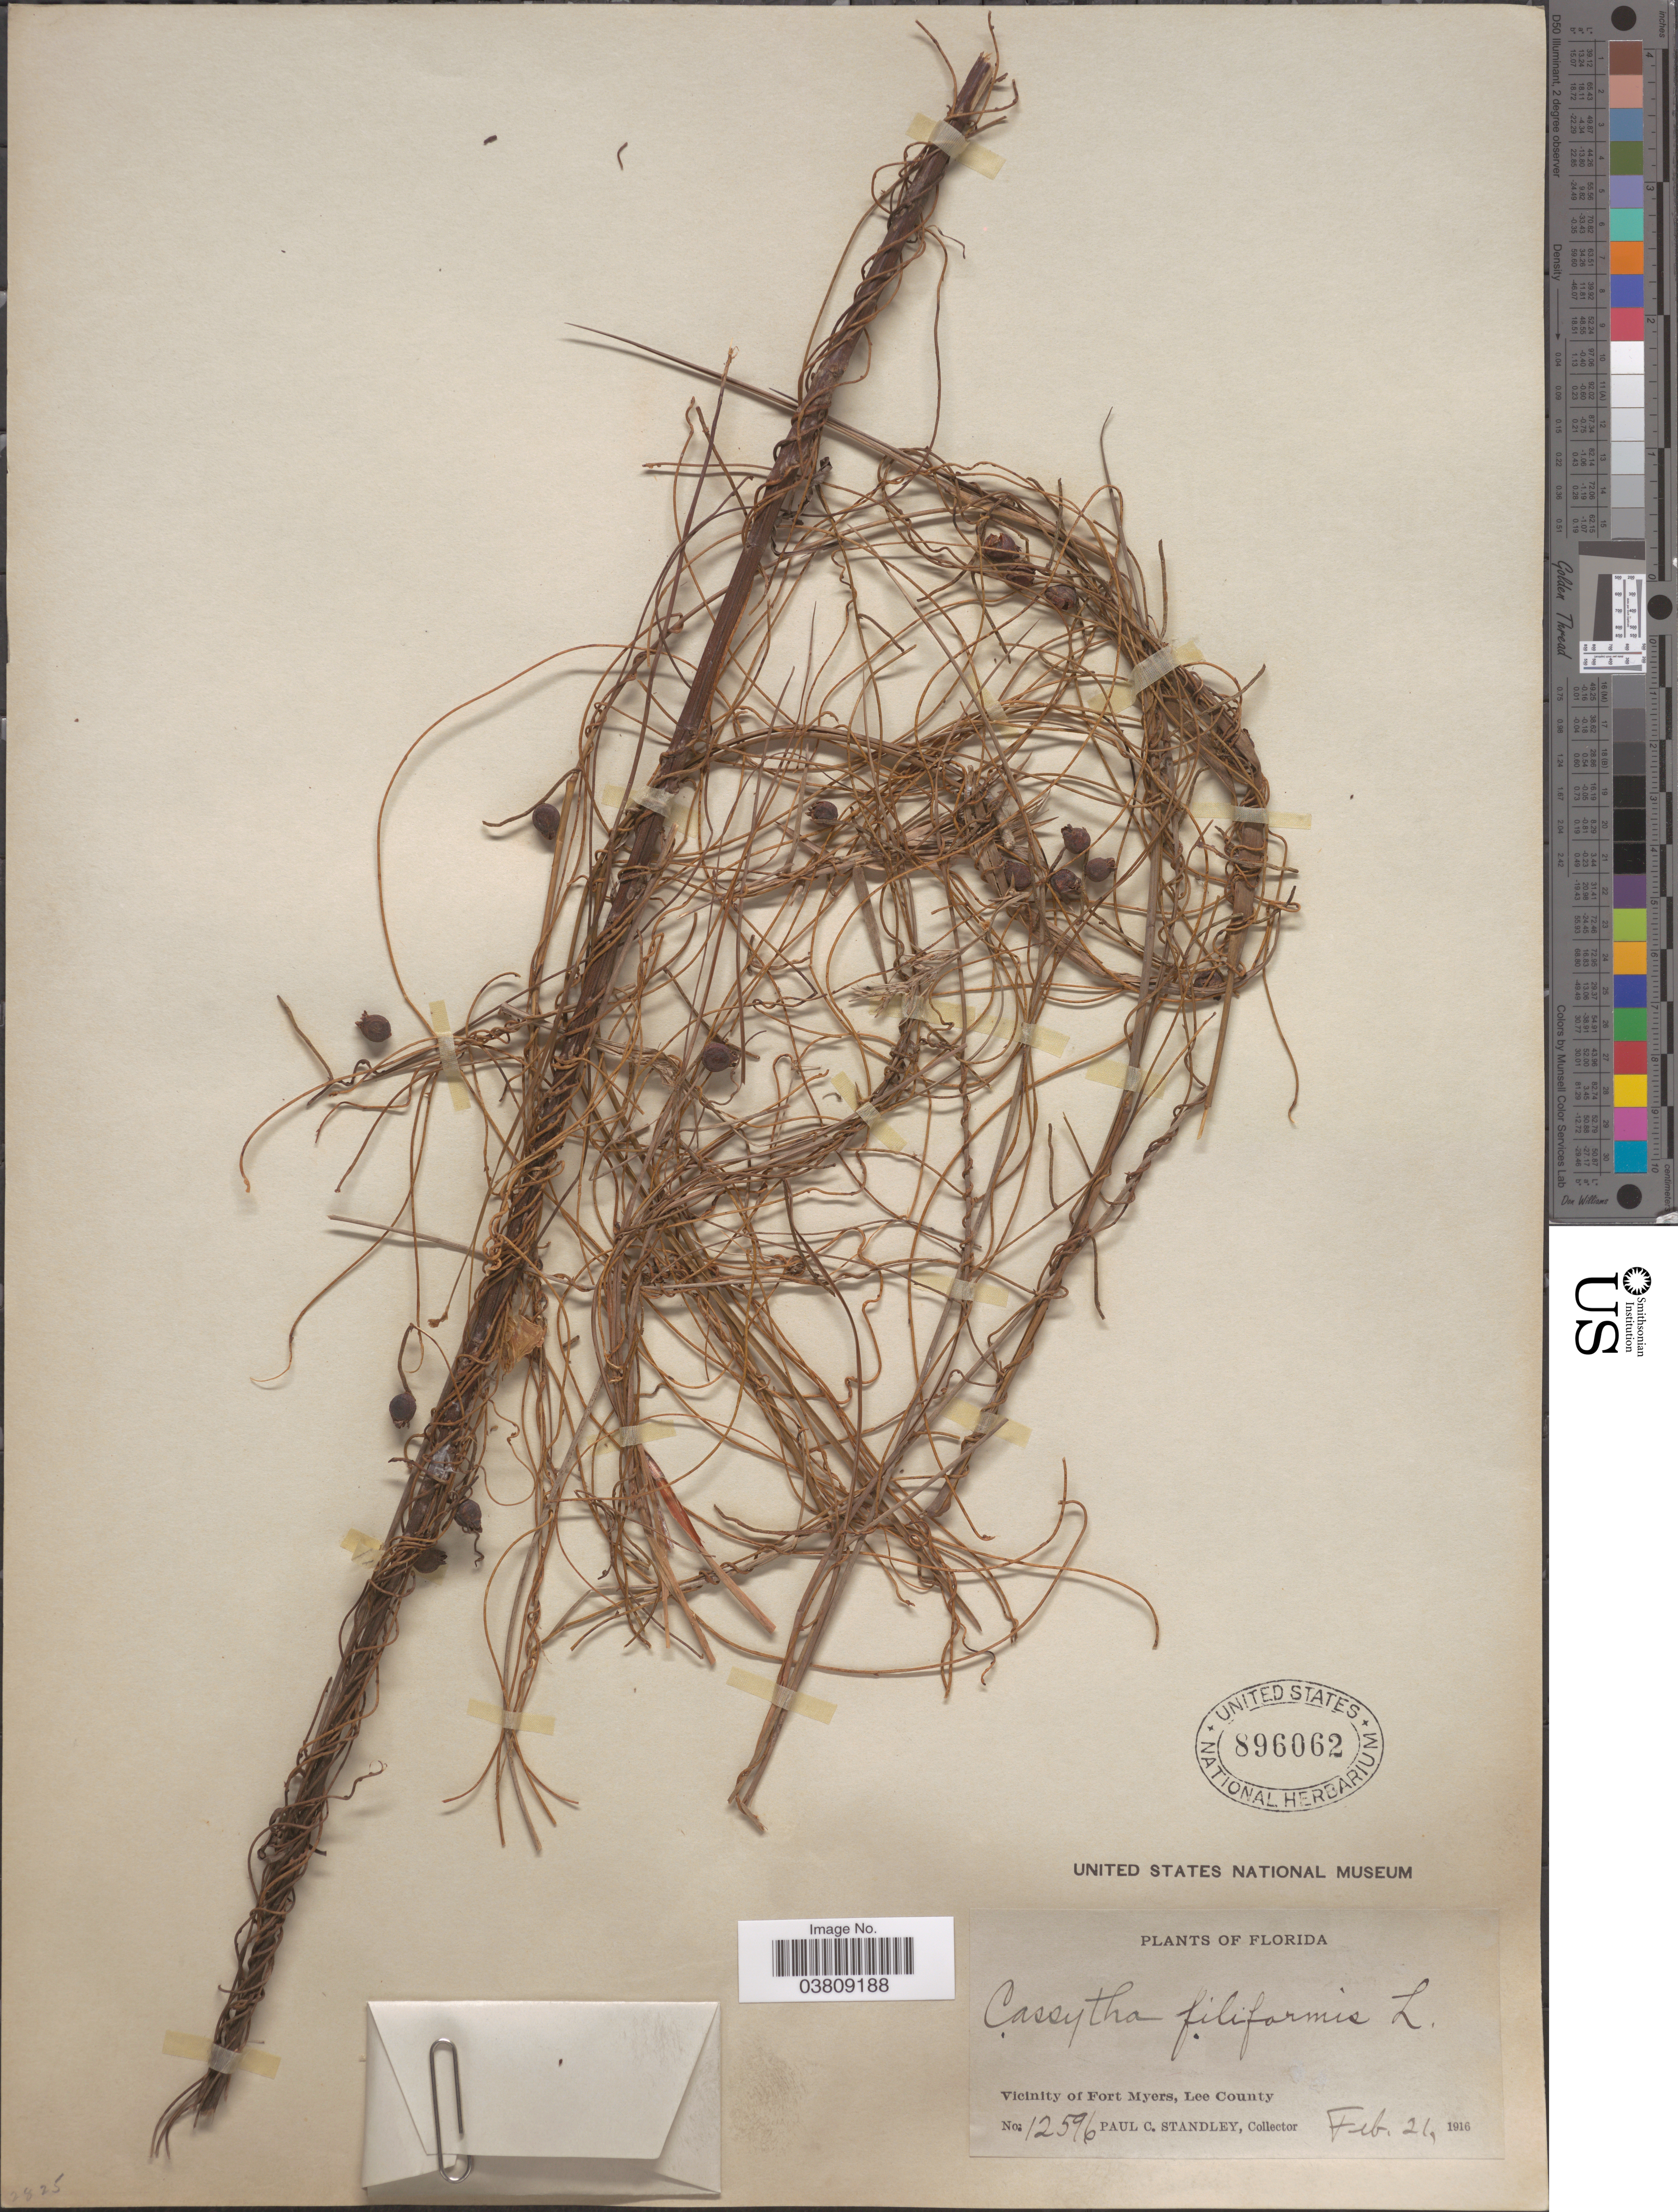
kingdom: Plantae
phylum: Tracheophyta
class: Magnoliopsida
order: Laurales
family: Lauraceae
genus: Cassytha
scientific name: Cassytha filiformis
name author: L.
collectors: P. C. Standley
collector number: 12596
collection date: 1916-02-21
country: United States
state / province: Florida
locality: Vicinity of Fort Myers, Lee County.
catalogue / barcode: US 896062